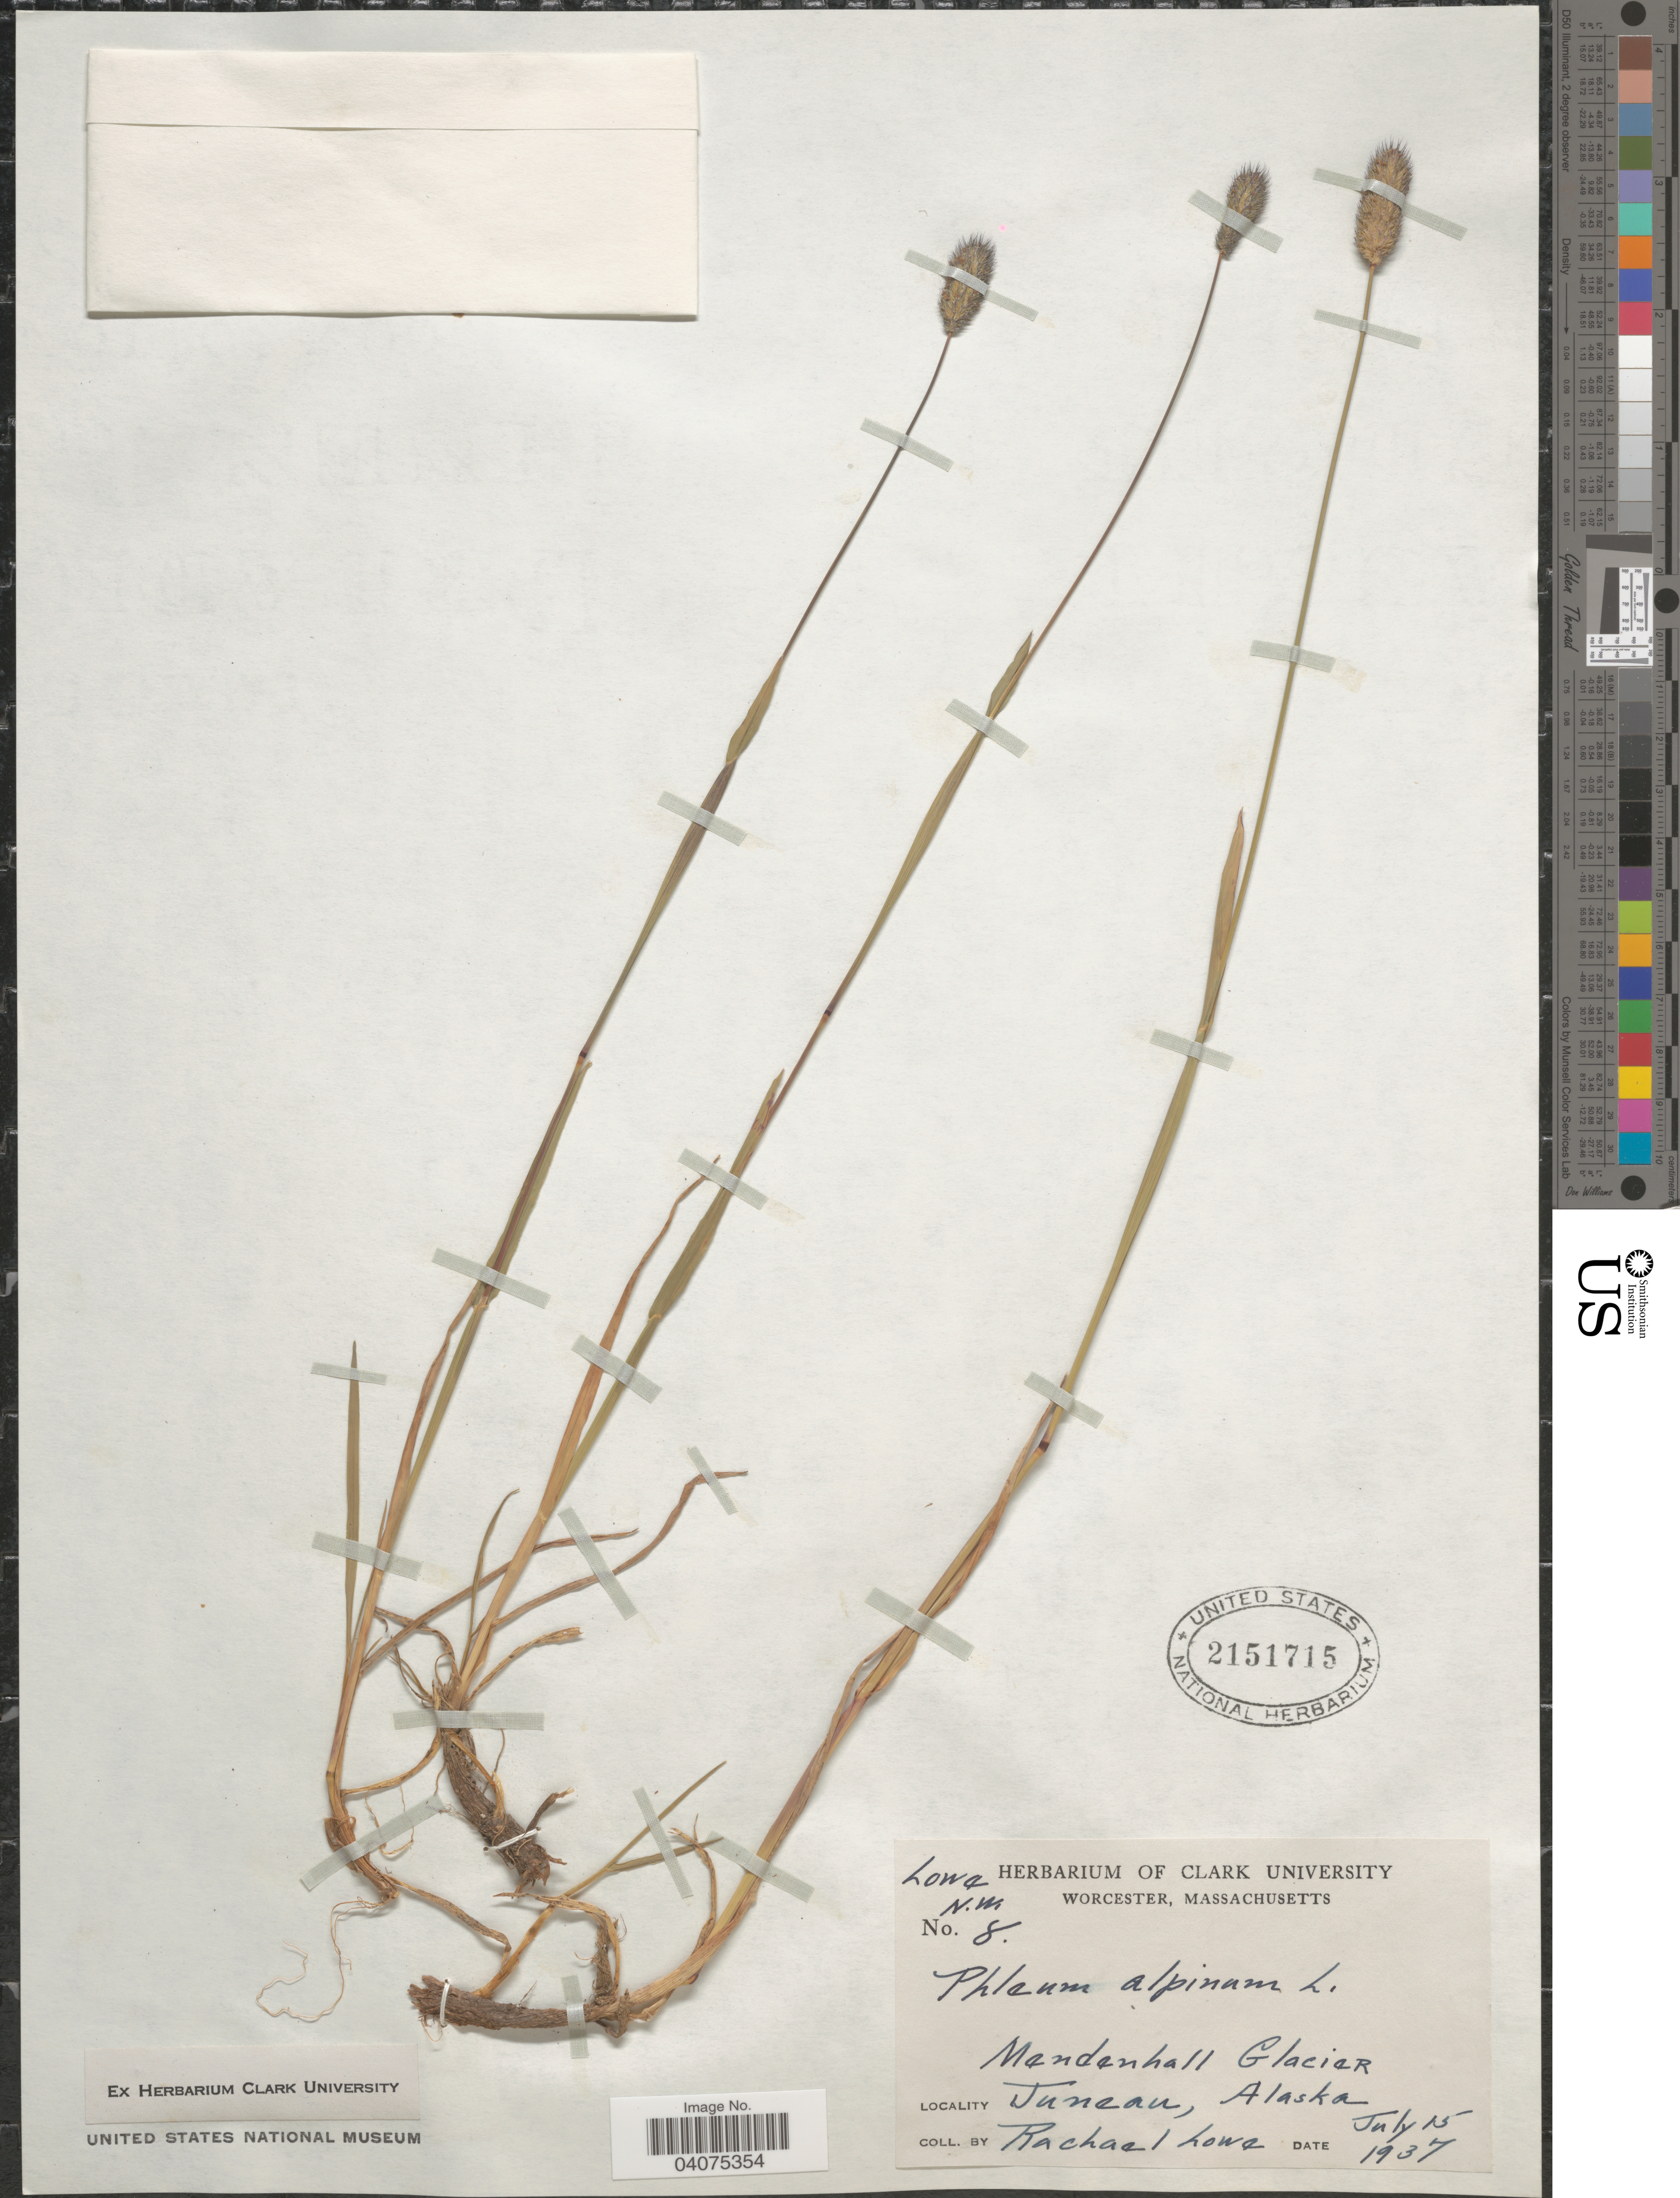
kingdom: Plantae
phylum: Tracheophyta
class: Liliopsida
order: Poales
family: Poaceae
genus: Phleum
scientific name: Phleum alpinum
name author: L.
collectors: R. Lowe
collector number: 8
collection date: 1937-07-15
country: United States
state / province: Alaska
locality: Lowe N.W. Mendenhall Glacier. Juneau.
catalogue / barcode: US 2151715